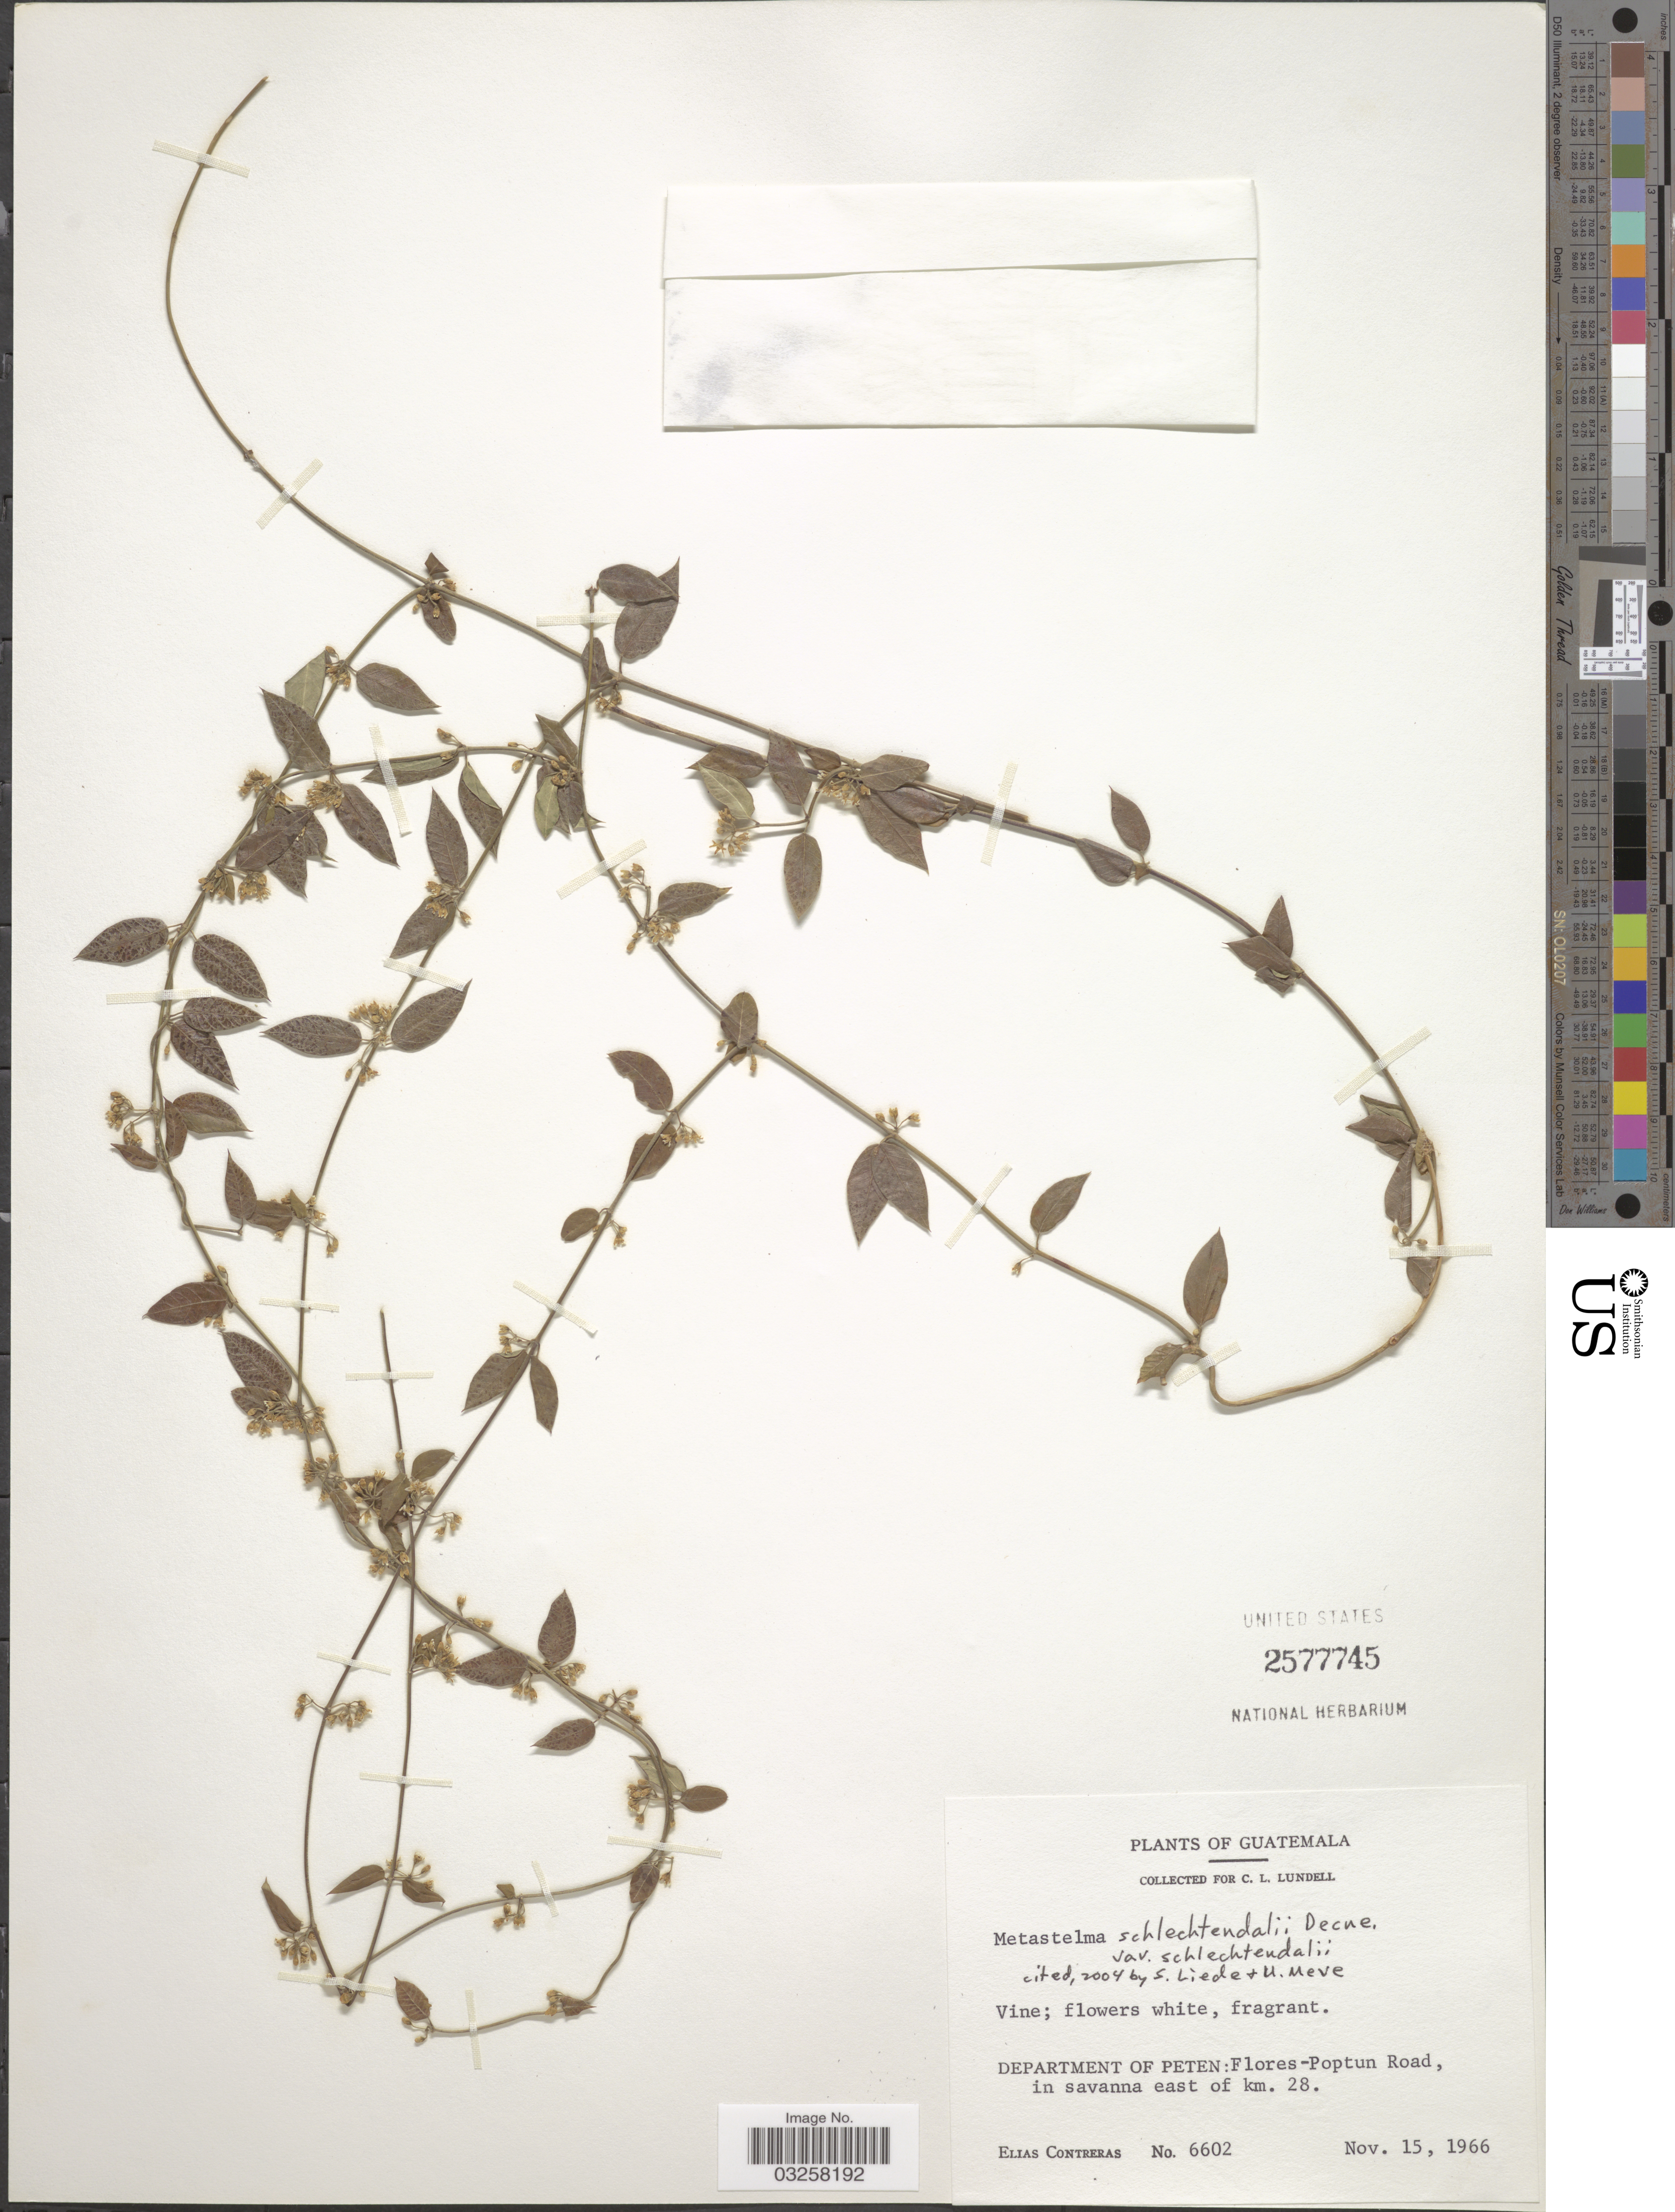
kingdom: Plantae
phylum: Tracheophyta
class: Magnoliopsida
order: Gentianales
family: Apocynaceae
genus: Metastelma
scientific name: Metastelma schlechtendalii var. schlechtendalii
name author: Decne.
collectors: E. Contreras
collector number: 6602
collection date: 1966-11-15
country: Guatemala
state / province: El Petén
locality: Department of Peten: Flores-Poptun Road, in savanna east of km. 28.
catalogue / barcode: US 2577745